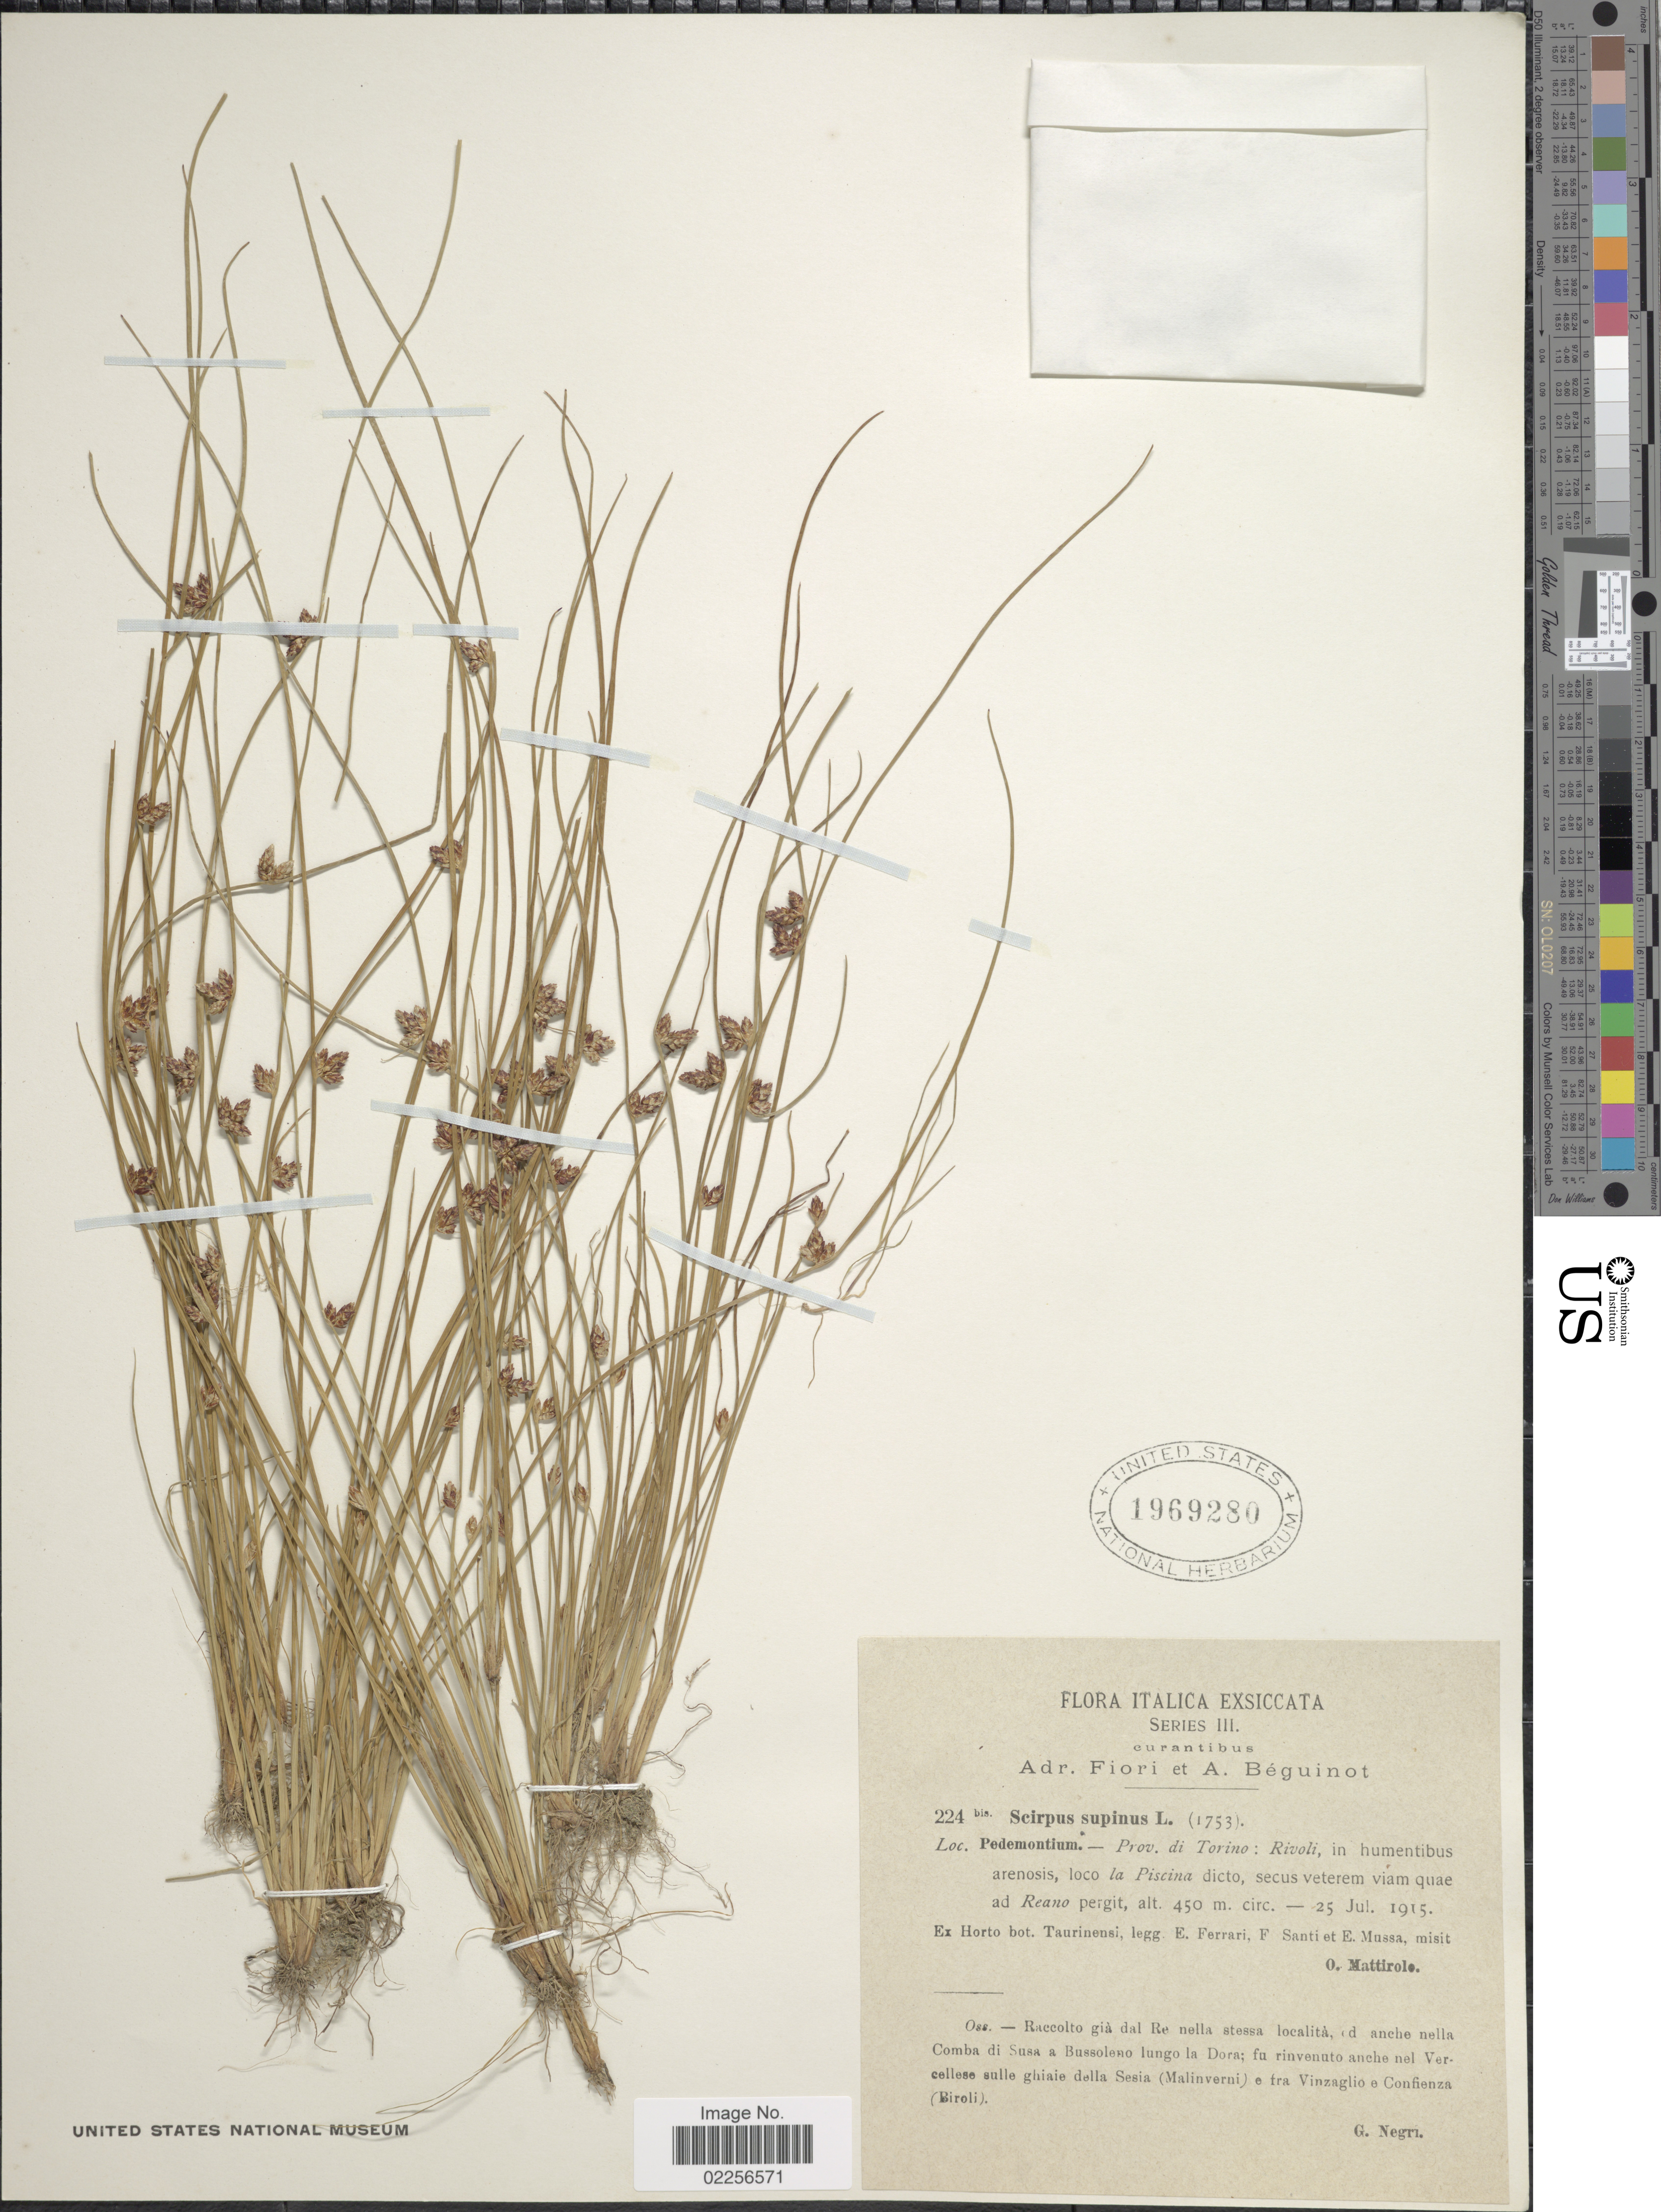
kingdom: Plantae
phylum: Tracheophyta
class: Liliopsida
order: Poales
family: Cyperaceae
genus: Schoenoplectus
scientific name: Schoenoplectus supinus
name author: (L.) Palla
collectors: O. Mattirolo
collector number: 244bis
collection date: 1915-07-25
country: Italy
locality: Pedemontium, Prov. di Torino, Rivoli, loco la Piscina dicto, ad Reano pergit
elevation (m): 450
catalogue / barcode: US 1969280